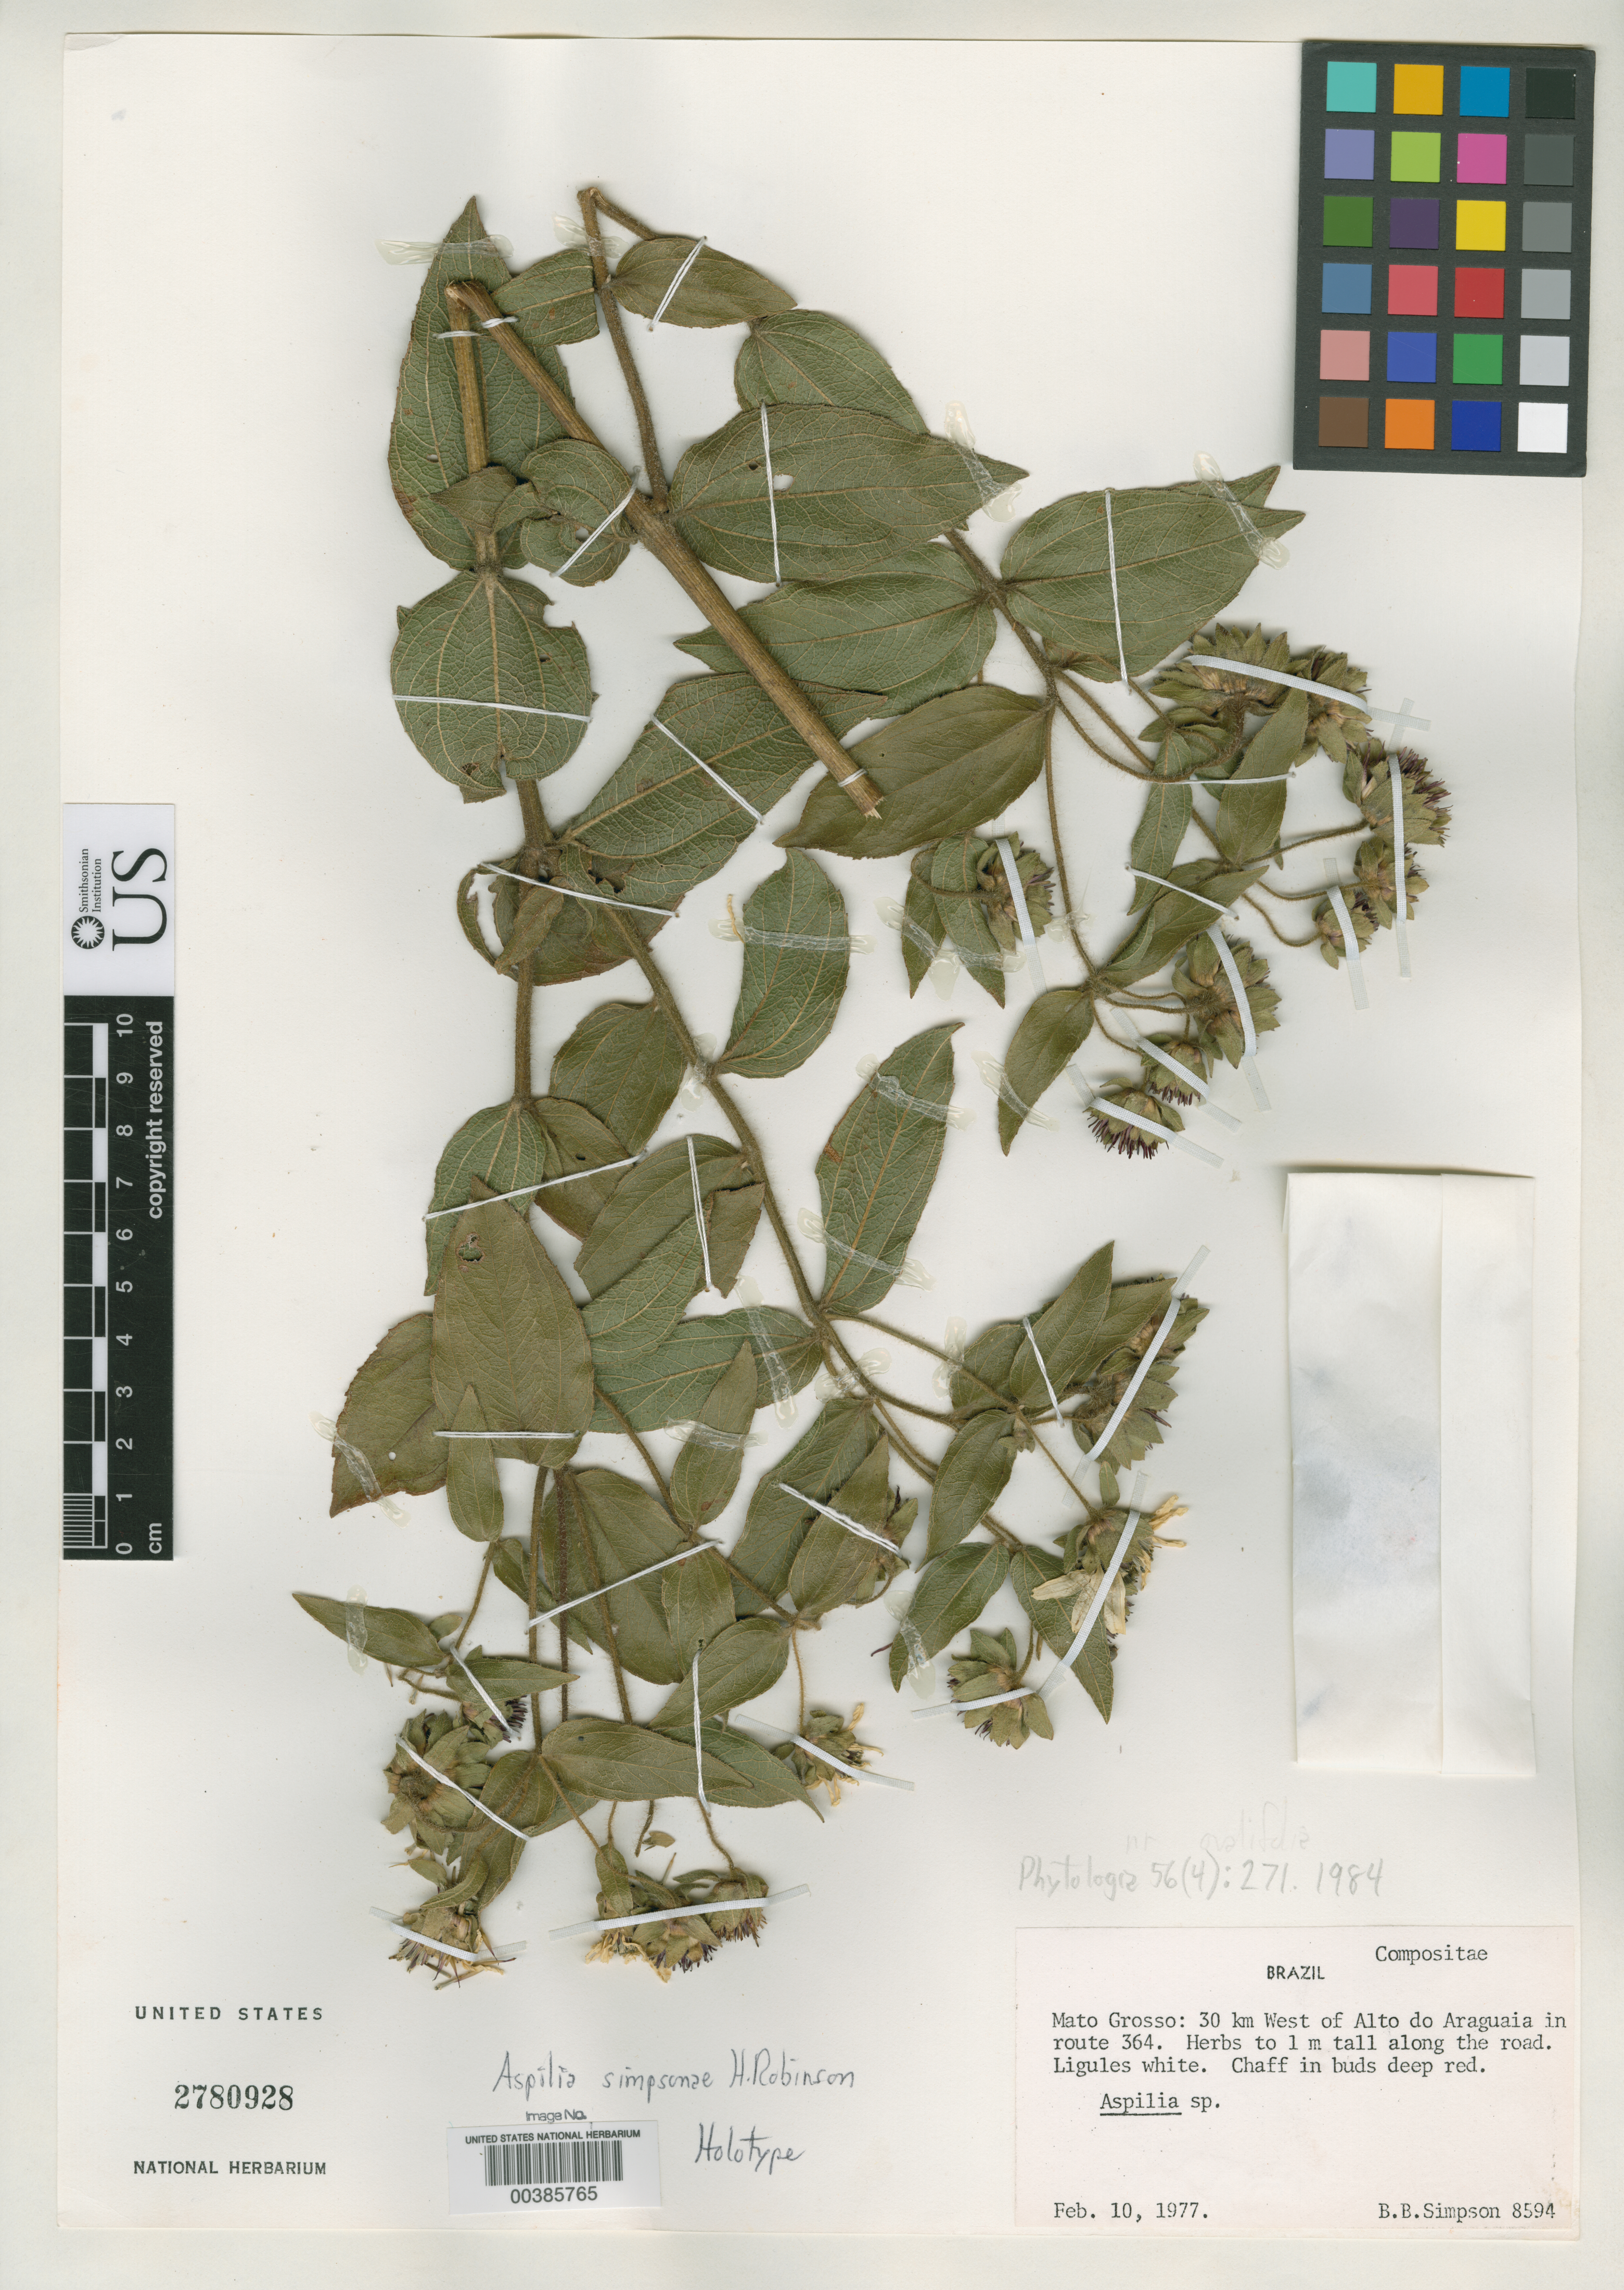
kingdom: Plantae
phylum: Tracheophyta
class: Magnoliopsida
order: Asterales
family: Asteraceae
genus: Aspilia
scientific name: Aspilia simpsonae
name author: H. Rob.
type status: Holotype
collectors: B. B. Simpson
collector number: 8594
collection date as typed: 10 Feb 1977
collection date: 1977-02-10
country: Brazil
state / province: Mato Grosso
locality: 30 km W of Alto do Araguaia in Rt. 364.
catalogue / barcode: US 2780928